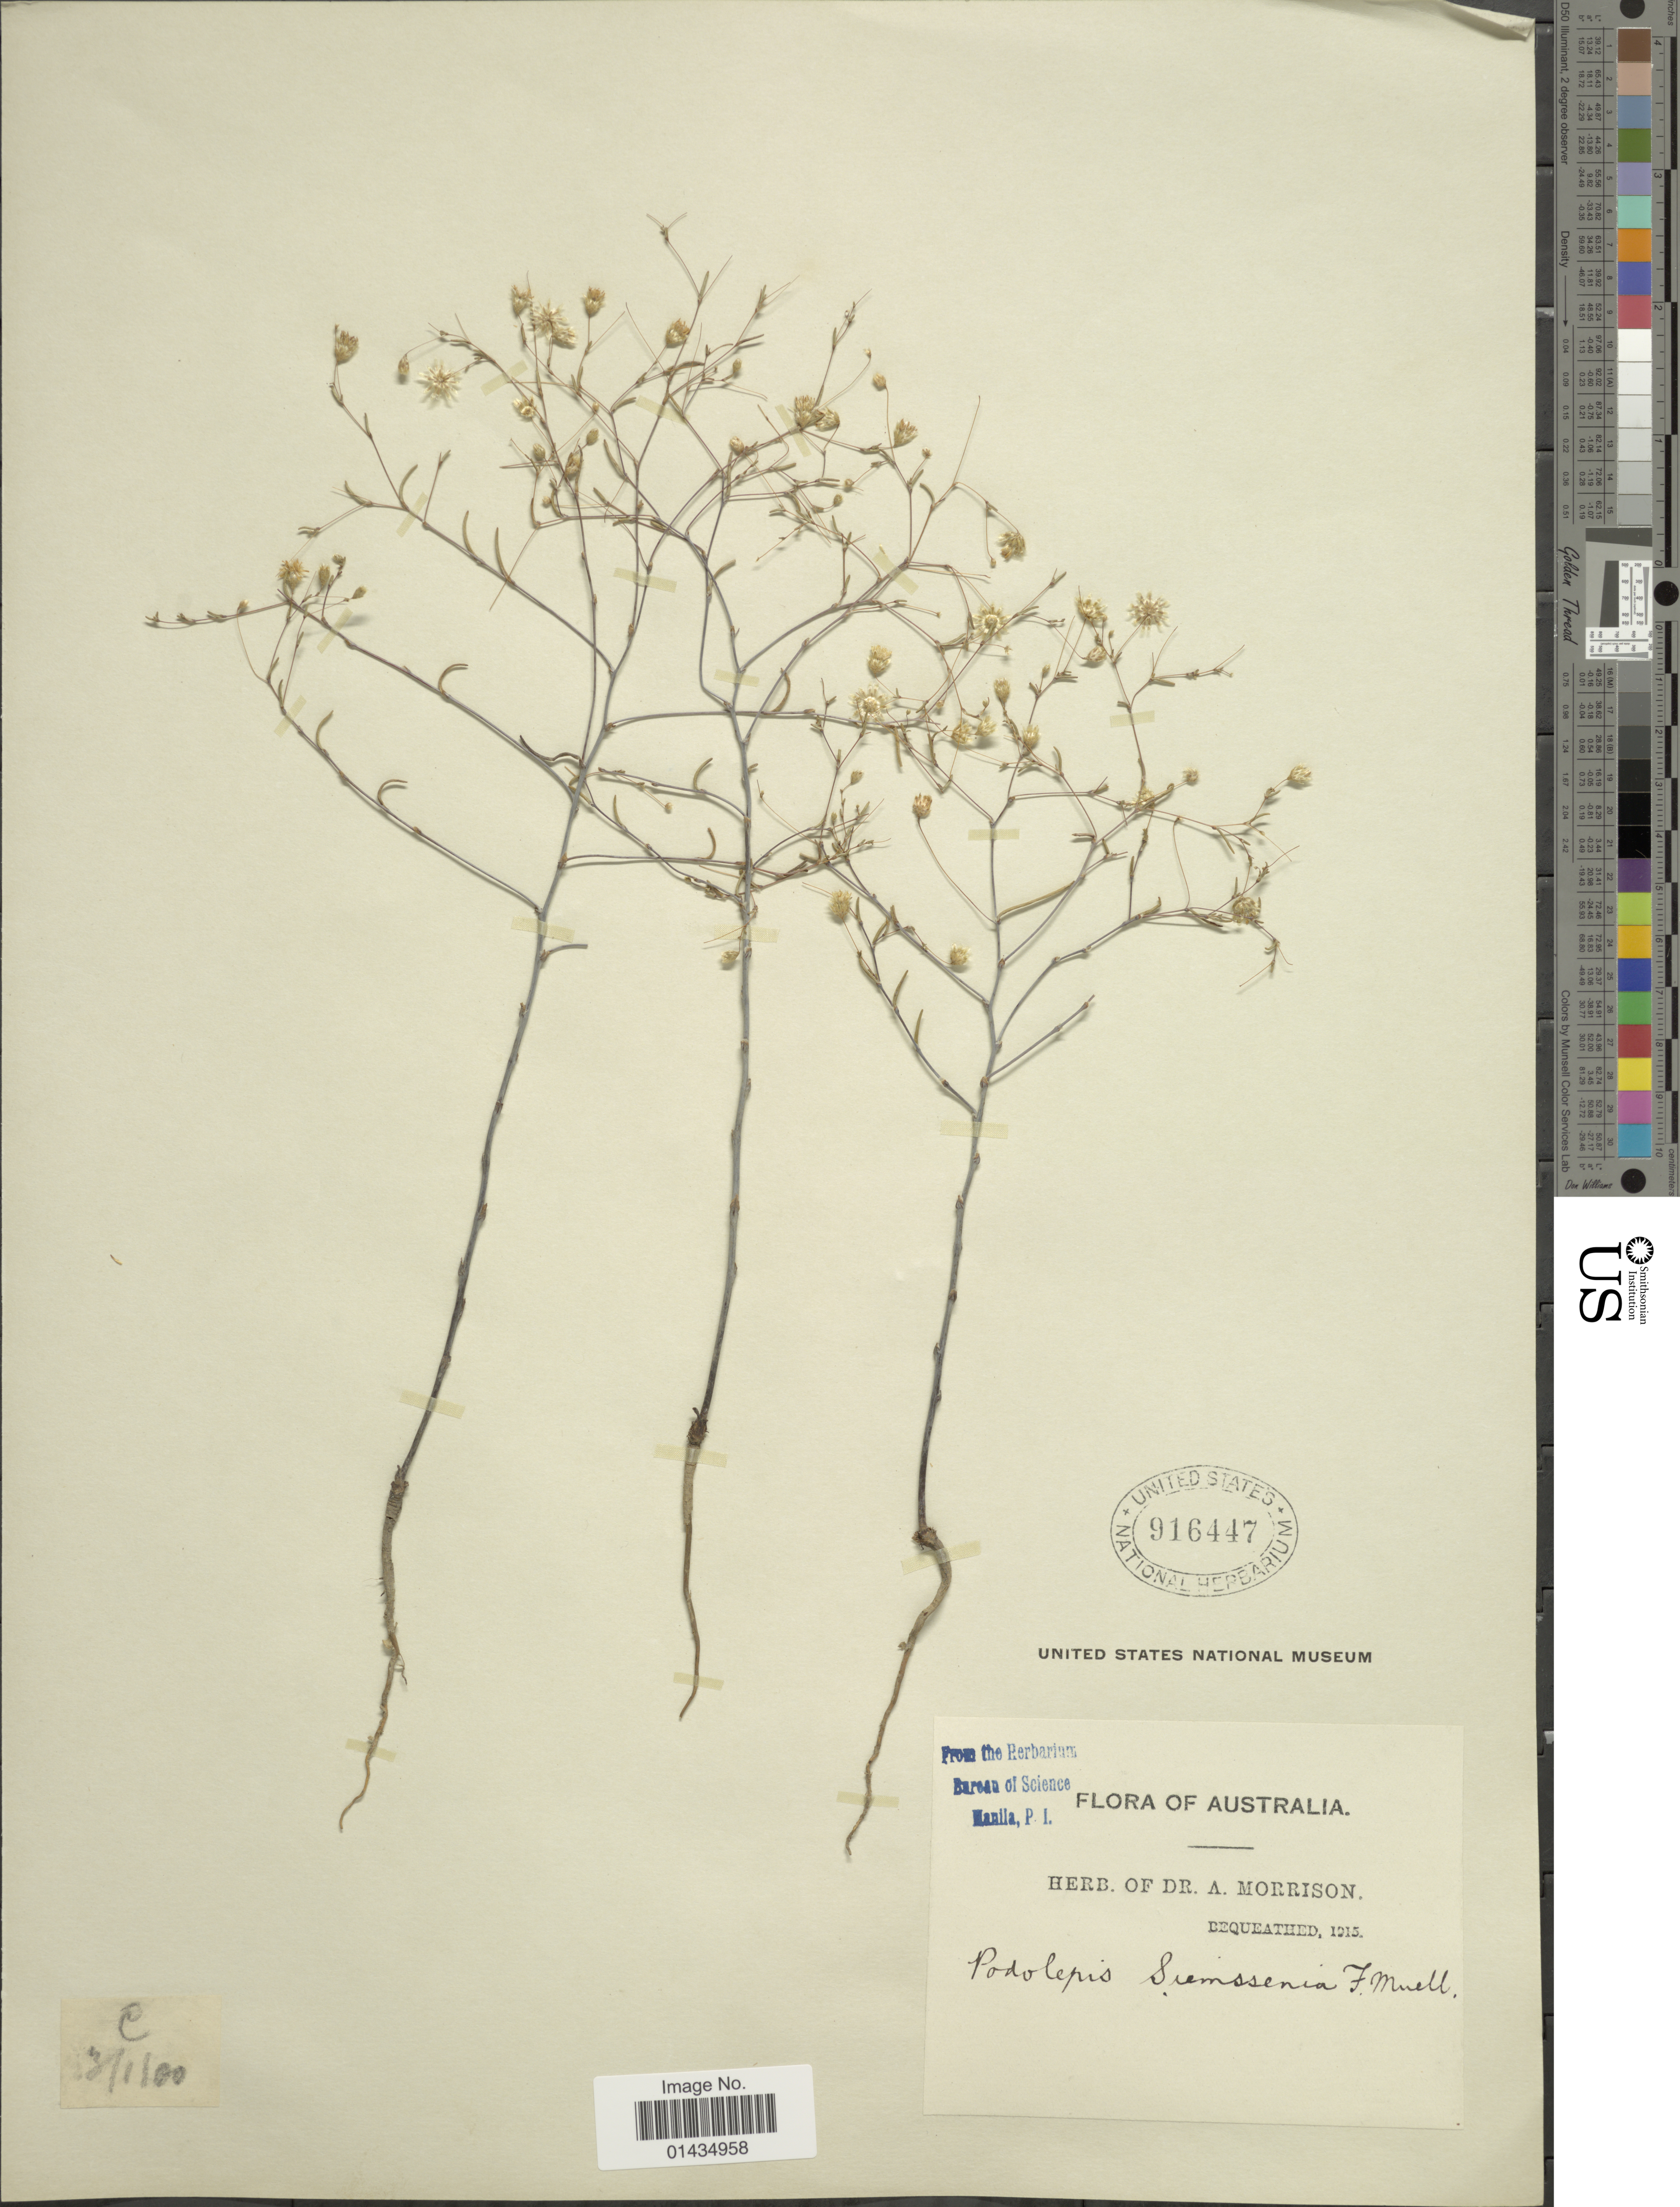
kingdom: Plantae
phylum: Tracheophyta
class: Magnoliopsida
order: Asterales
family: Asteraceae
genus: Podolepis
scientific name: Podolepis siemssenia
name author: F. Muell. ex Benth.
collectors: ex herb. Dr. A. Morrison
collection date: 1915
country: Australia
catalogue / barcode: US 916447